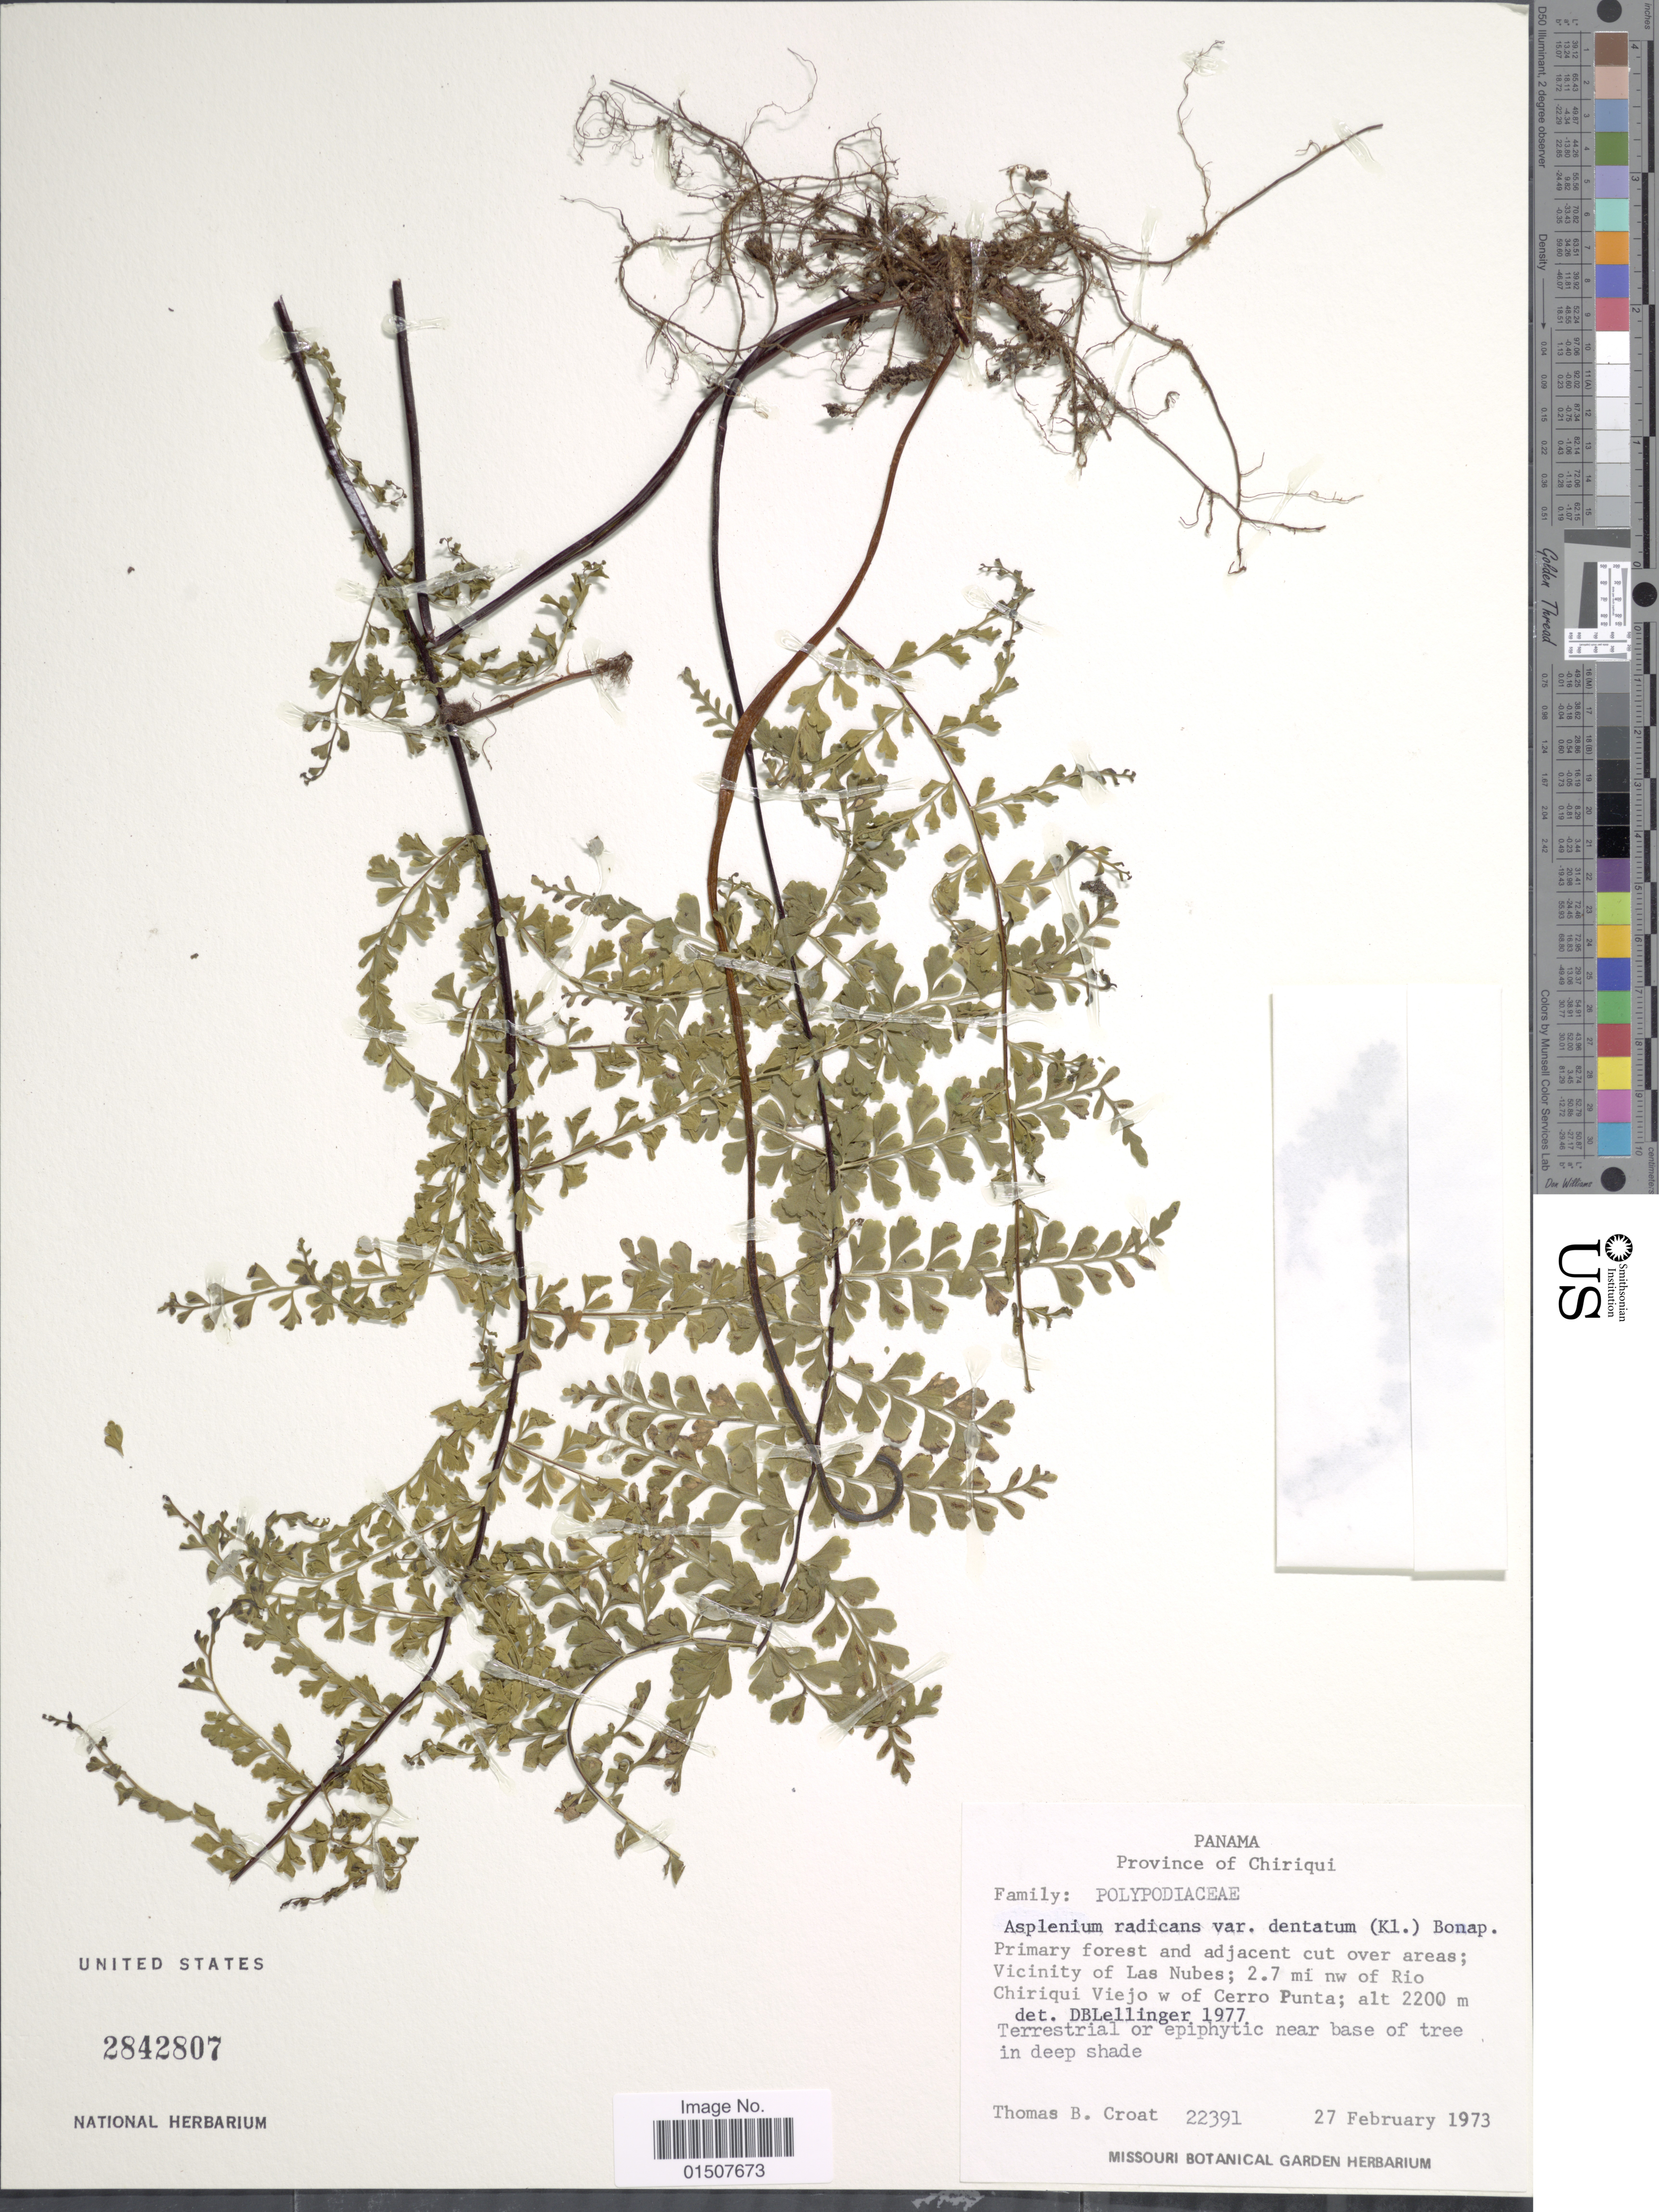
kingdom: Plantae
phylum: Tracheophyta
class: Polypodiopsida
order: Polypodiales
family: Aspleniaceae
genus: Asplenium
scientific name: Asplenium radicans var. dentatum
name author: (Klotzsch) Bonap.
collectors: T. B. Croat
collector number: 22391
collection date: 1973-02-27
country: Panama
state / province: Chiriqui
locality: Vicinity of Las Nubes; 2.7 mi nw of Rio Chiriqui Viejo w of Cerro Punta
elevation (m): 2200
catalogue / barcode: US 2842807